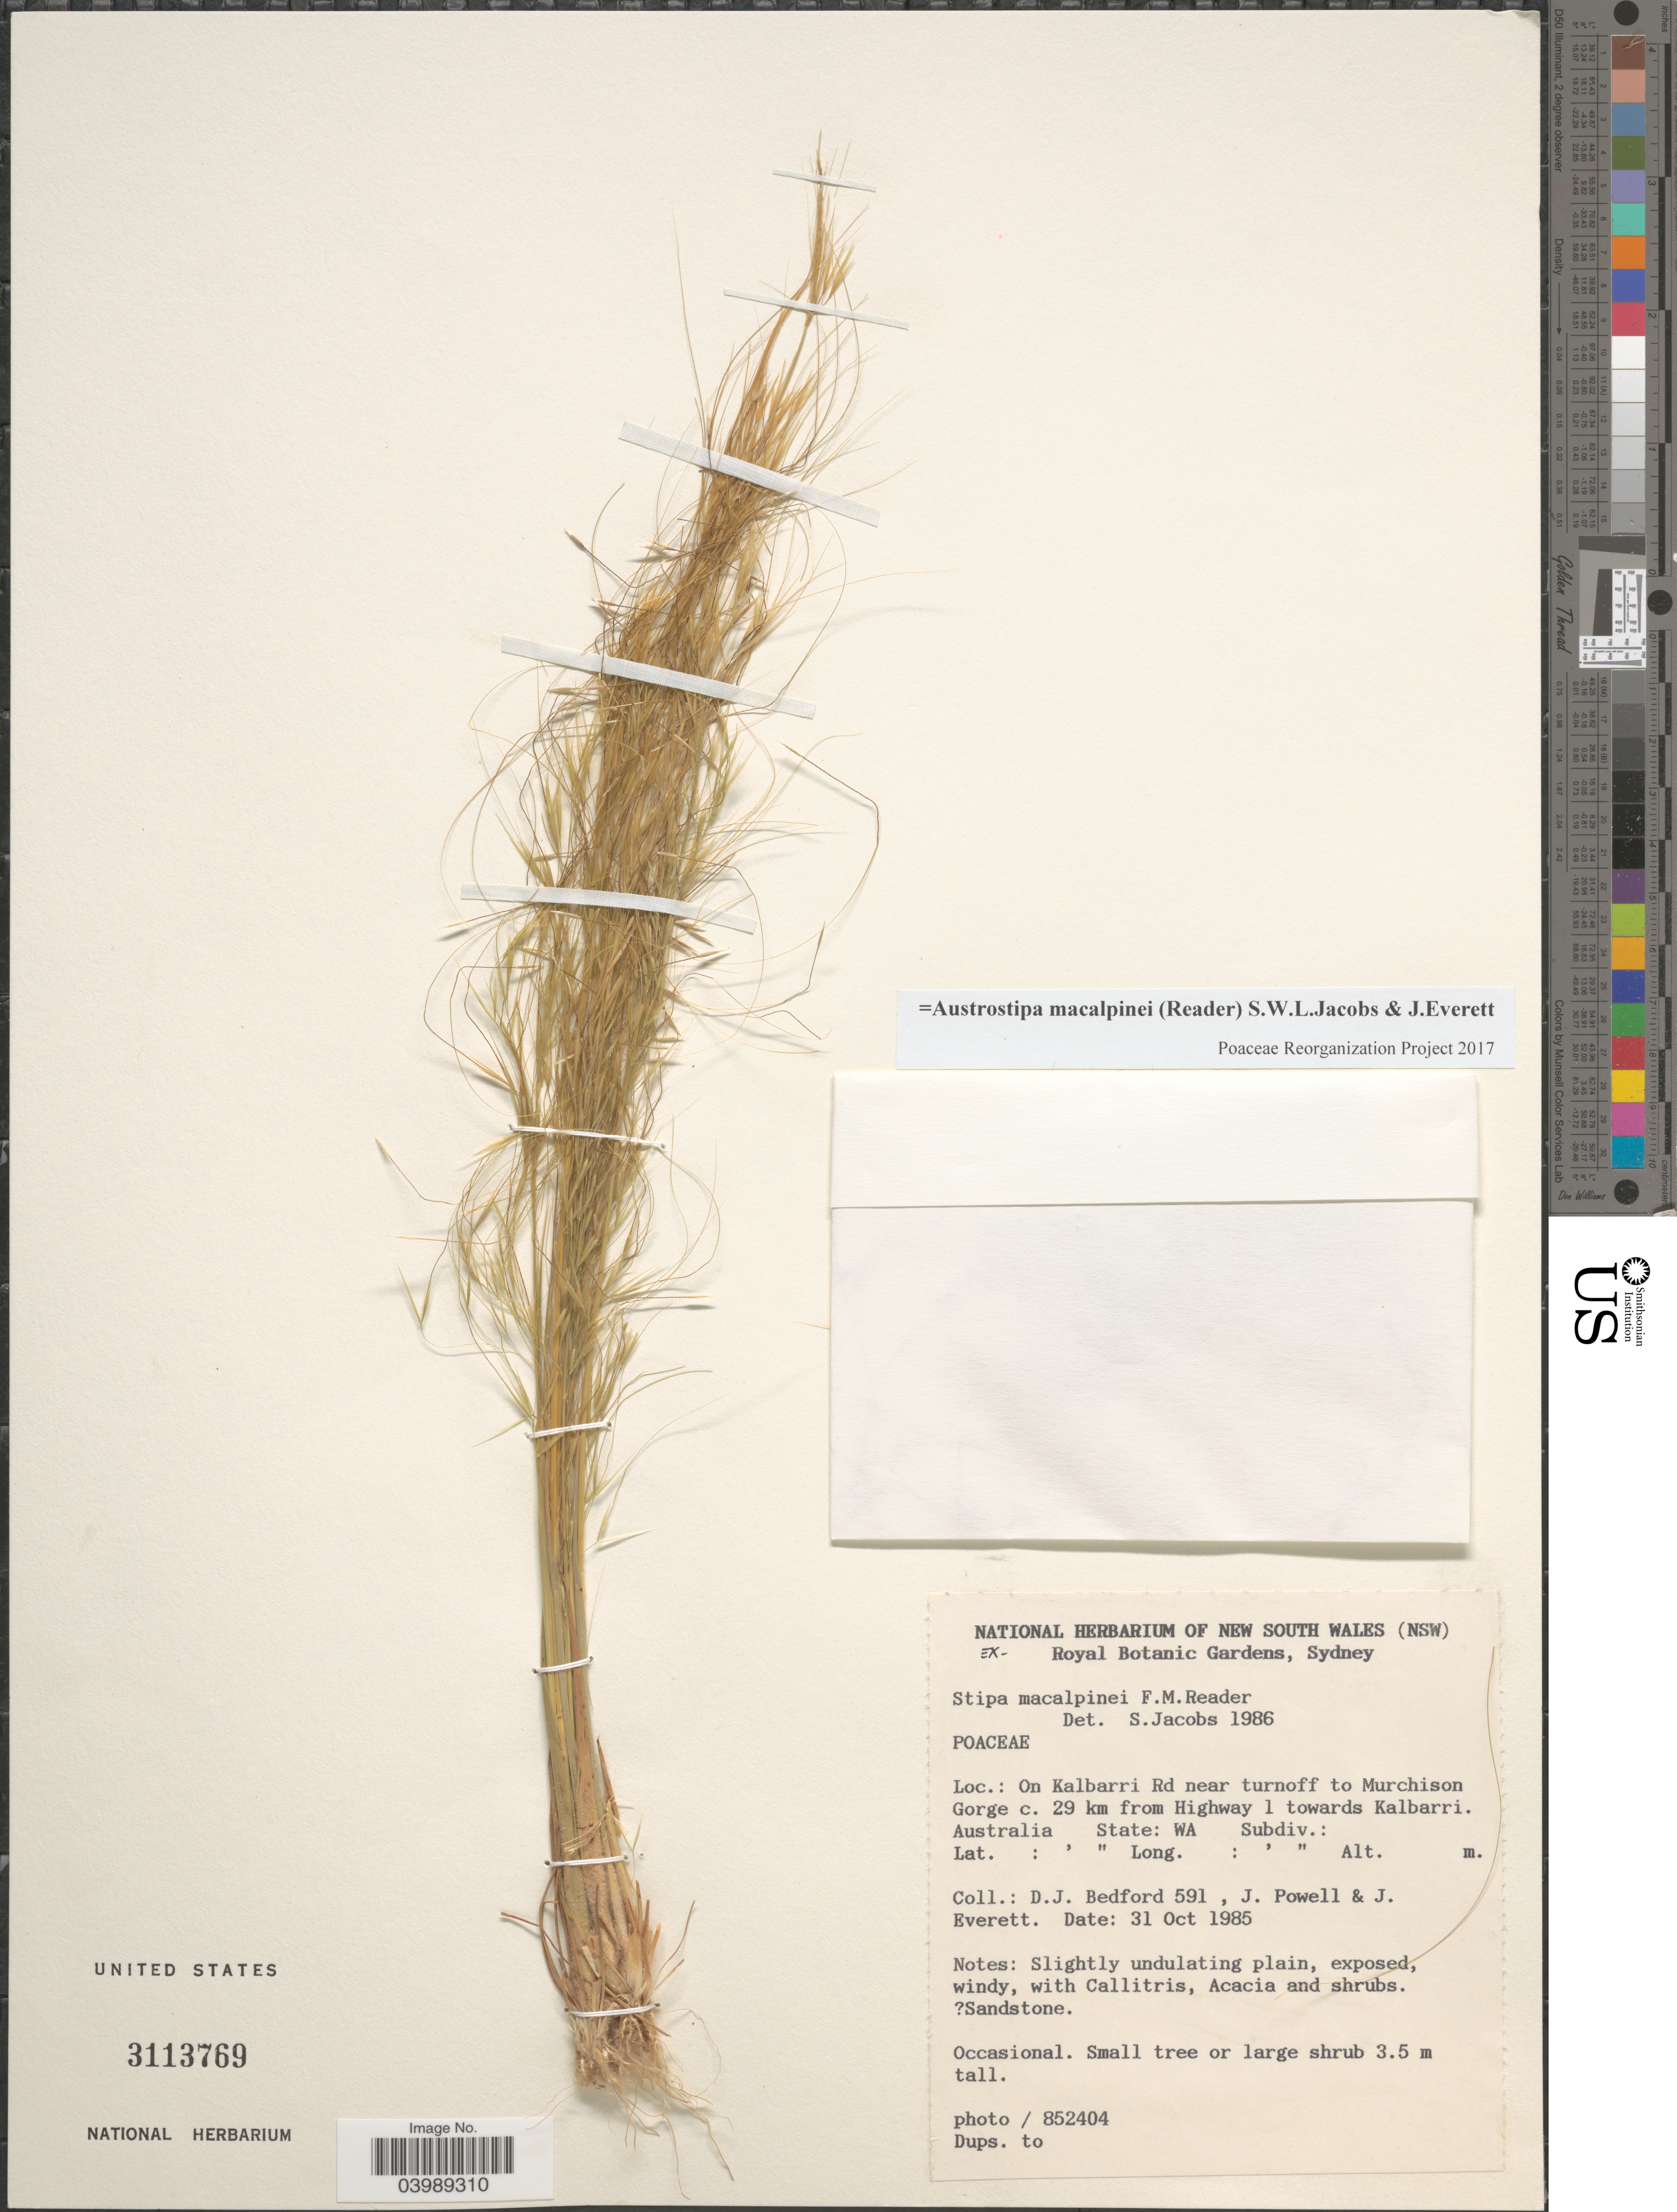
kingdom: Plantae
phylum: Tracheophyta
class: Liliopsida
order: Poales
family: Poaceae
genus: Austrostipa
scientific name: Austrostipa macalpinei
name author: (Reader) S.W.L. Jacobs & J. Everett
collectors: D. Bedford, J. Powell & J. Everett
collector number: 591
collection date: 1985-10-31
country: Australia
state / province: Western Australia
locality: On Kalbarri Rd near turnoff to Murchison Gorge c. 29 km from Highway 1 towards Kalbarri.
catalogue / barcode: US 3113769